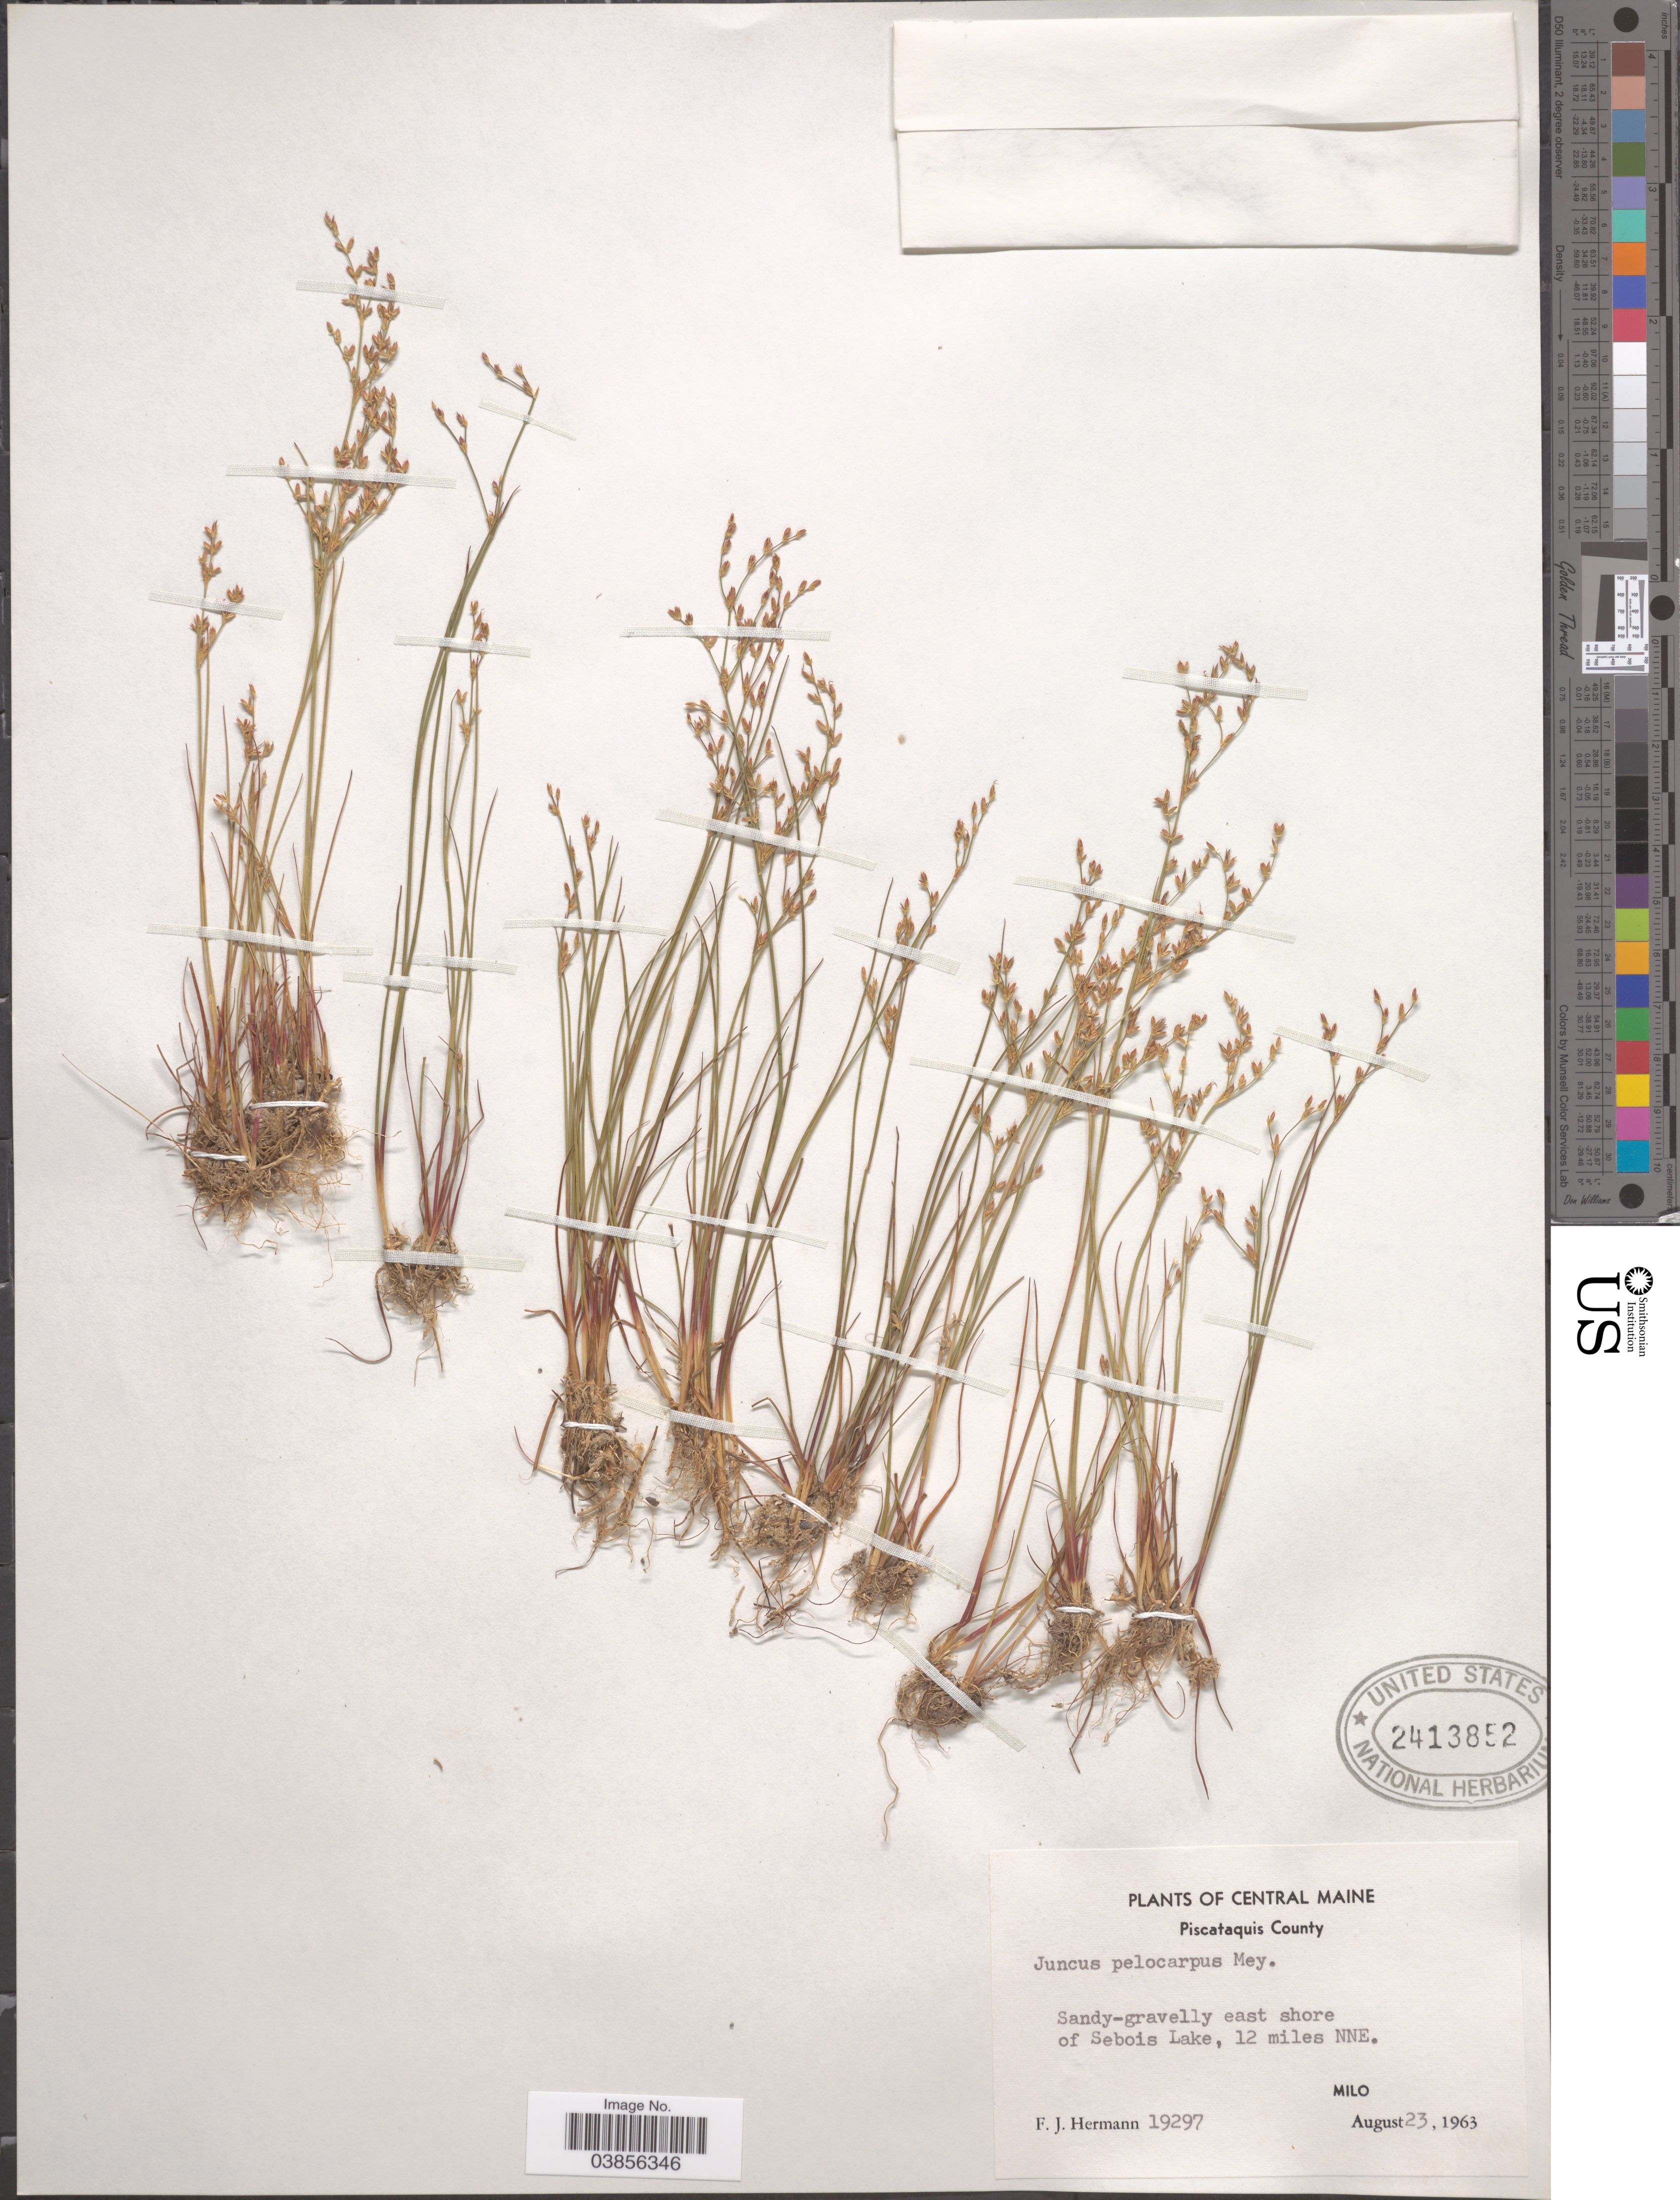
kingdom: Plantae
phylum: Tracheophyta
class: Liliopsida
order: Poales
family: Juncaceae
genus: Juncus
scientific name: Juncus pelocarpus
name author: E. Mey.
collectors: F. J. Hermann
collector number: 19297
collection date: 1963-08-23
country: United States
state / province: Maine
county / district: Piscataquis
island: Chebeague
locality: East shore of Sebois Lake, 12 miles NNE. Milo.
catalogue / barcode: US 2413852